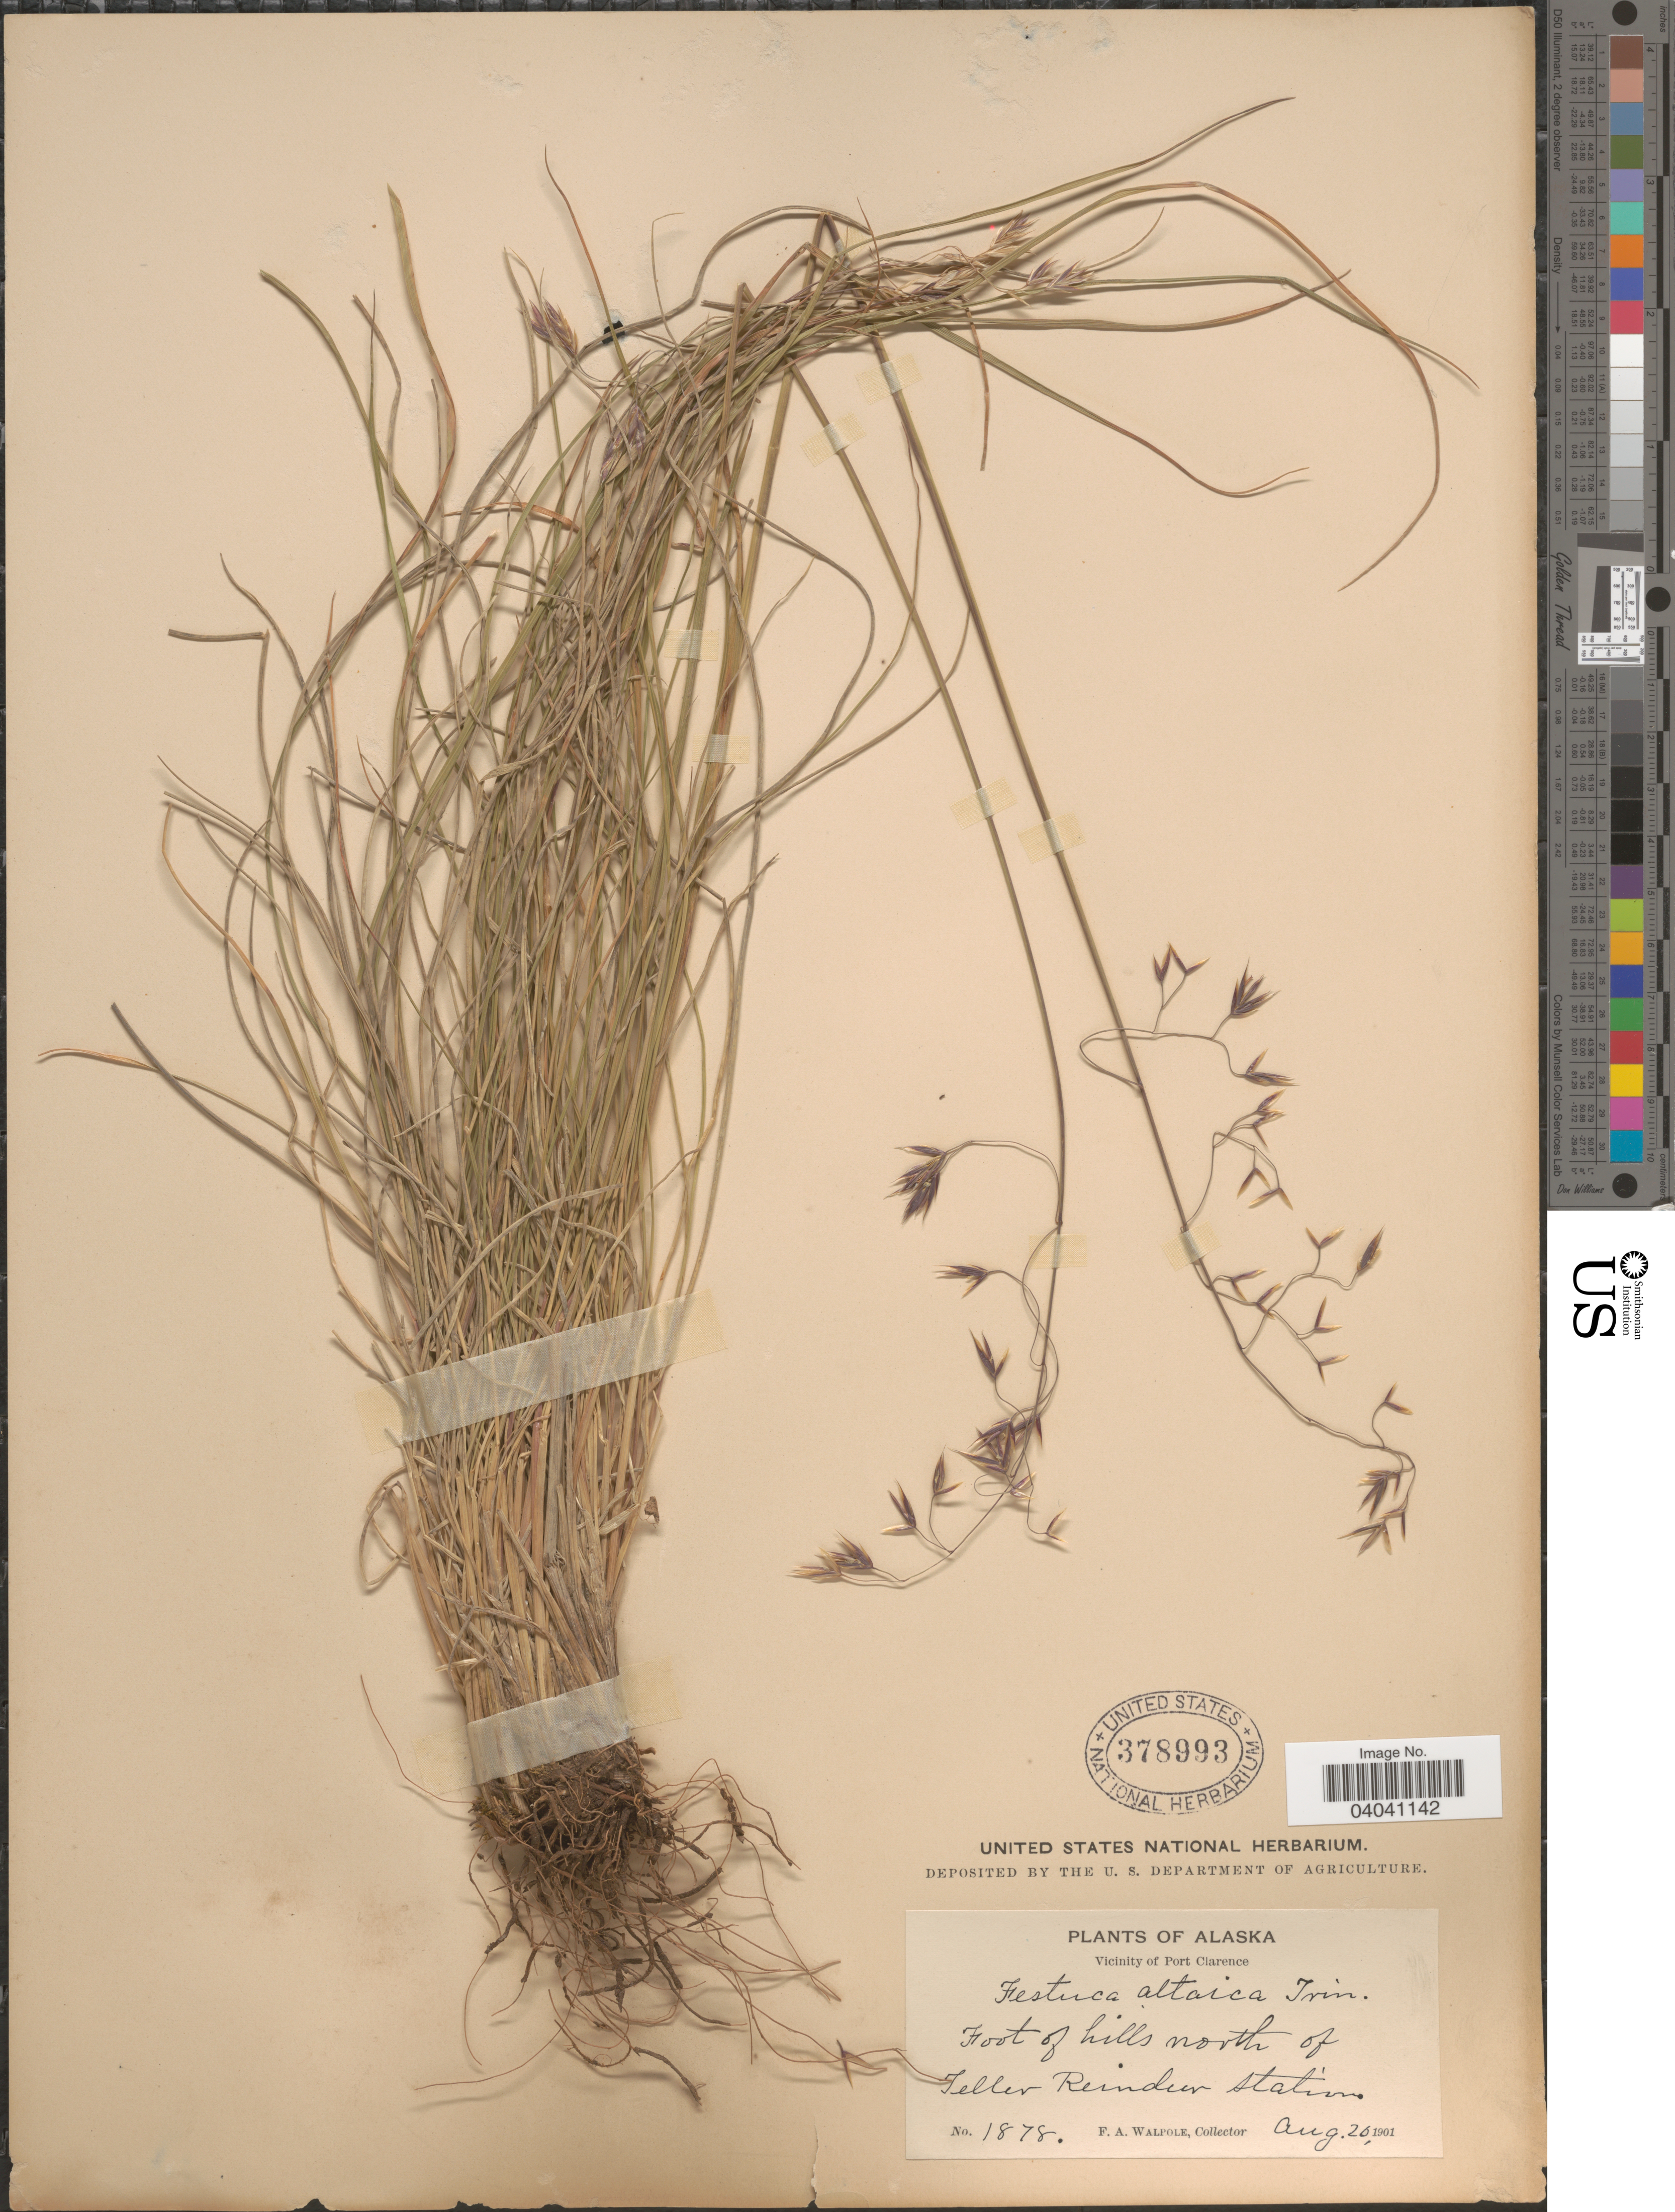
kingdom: Plantae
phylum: Tracheophyta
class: Liliopsida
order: Poales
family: Poaceae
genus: Festuca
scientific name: Festuca altaica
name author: Trin.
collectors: F. Walpole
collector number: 1878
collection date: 1901-08-20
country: United States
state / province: Alaska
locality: Vicinity of Port Clarence. Foot of hills north of Teller Reindeer Station.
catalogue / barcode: US 378993